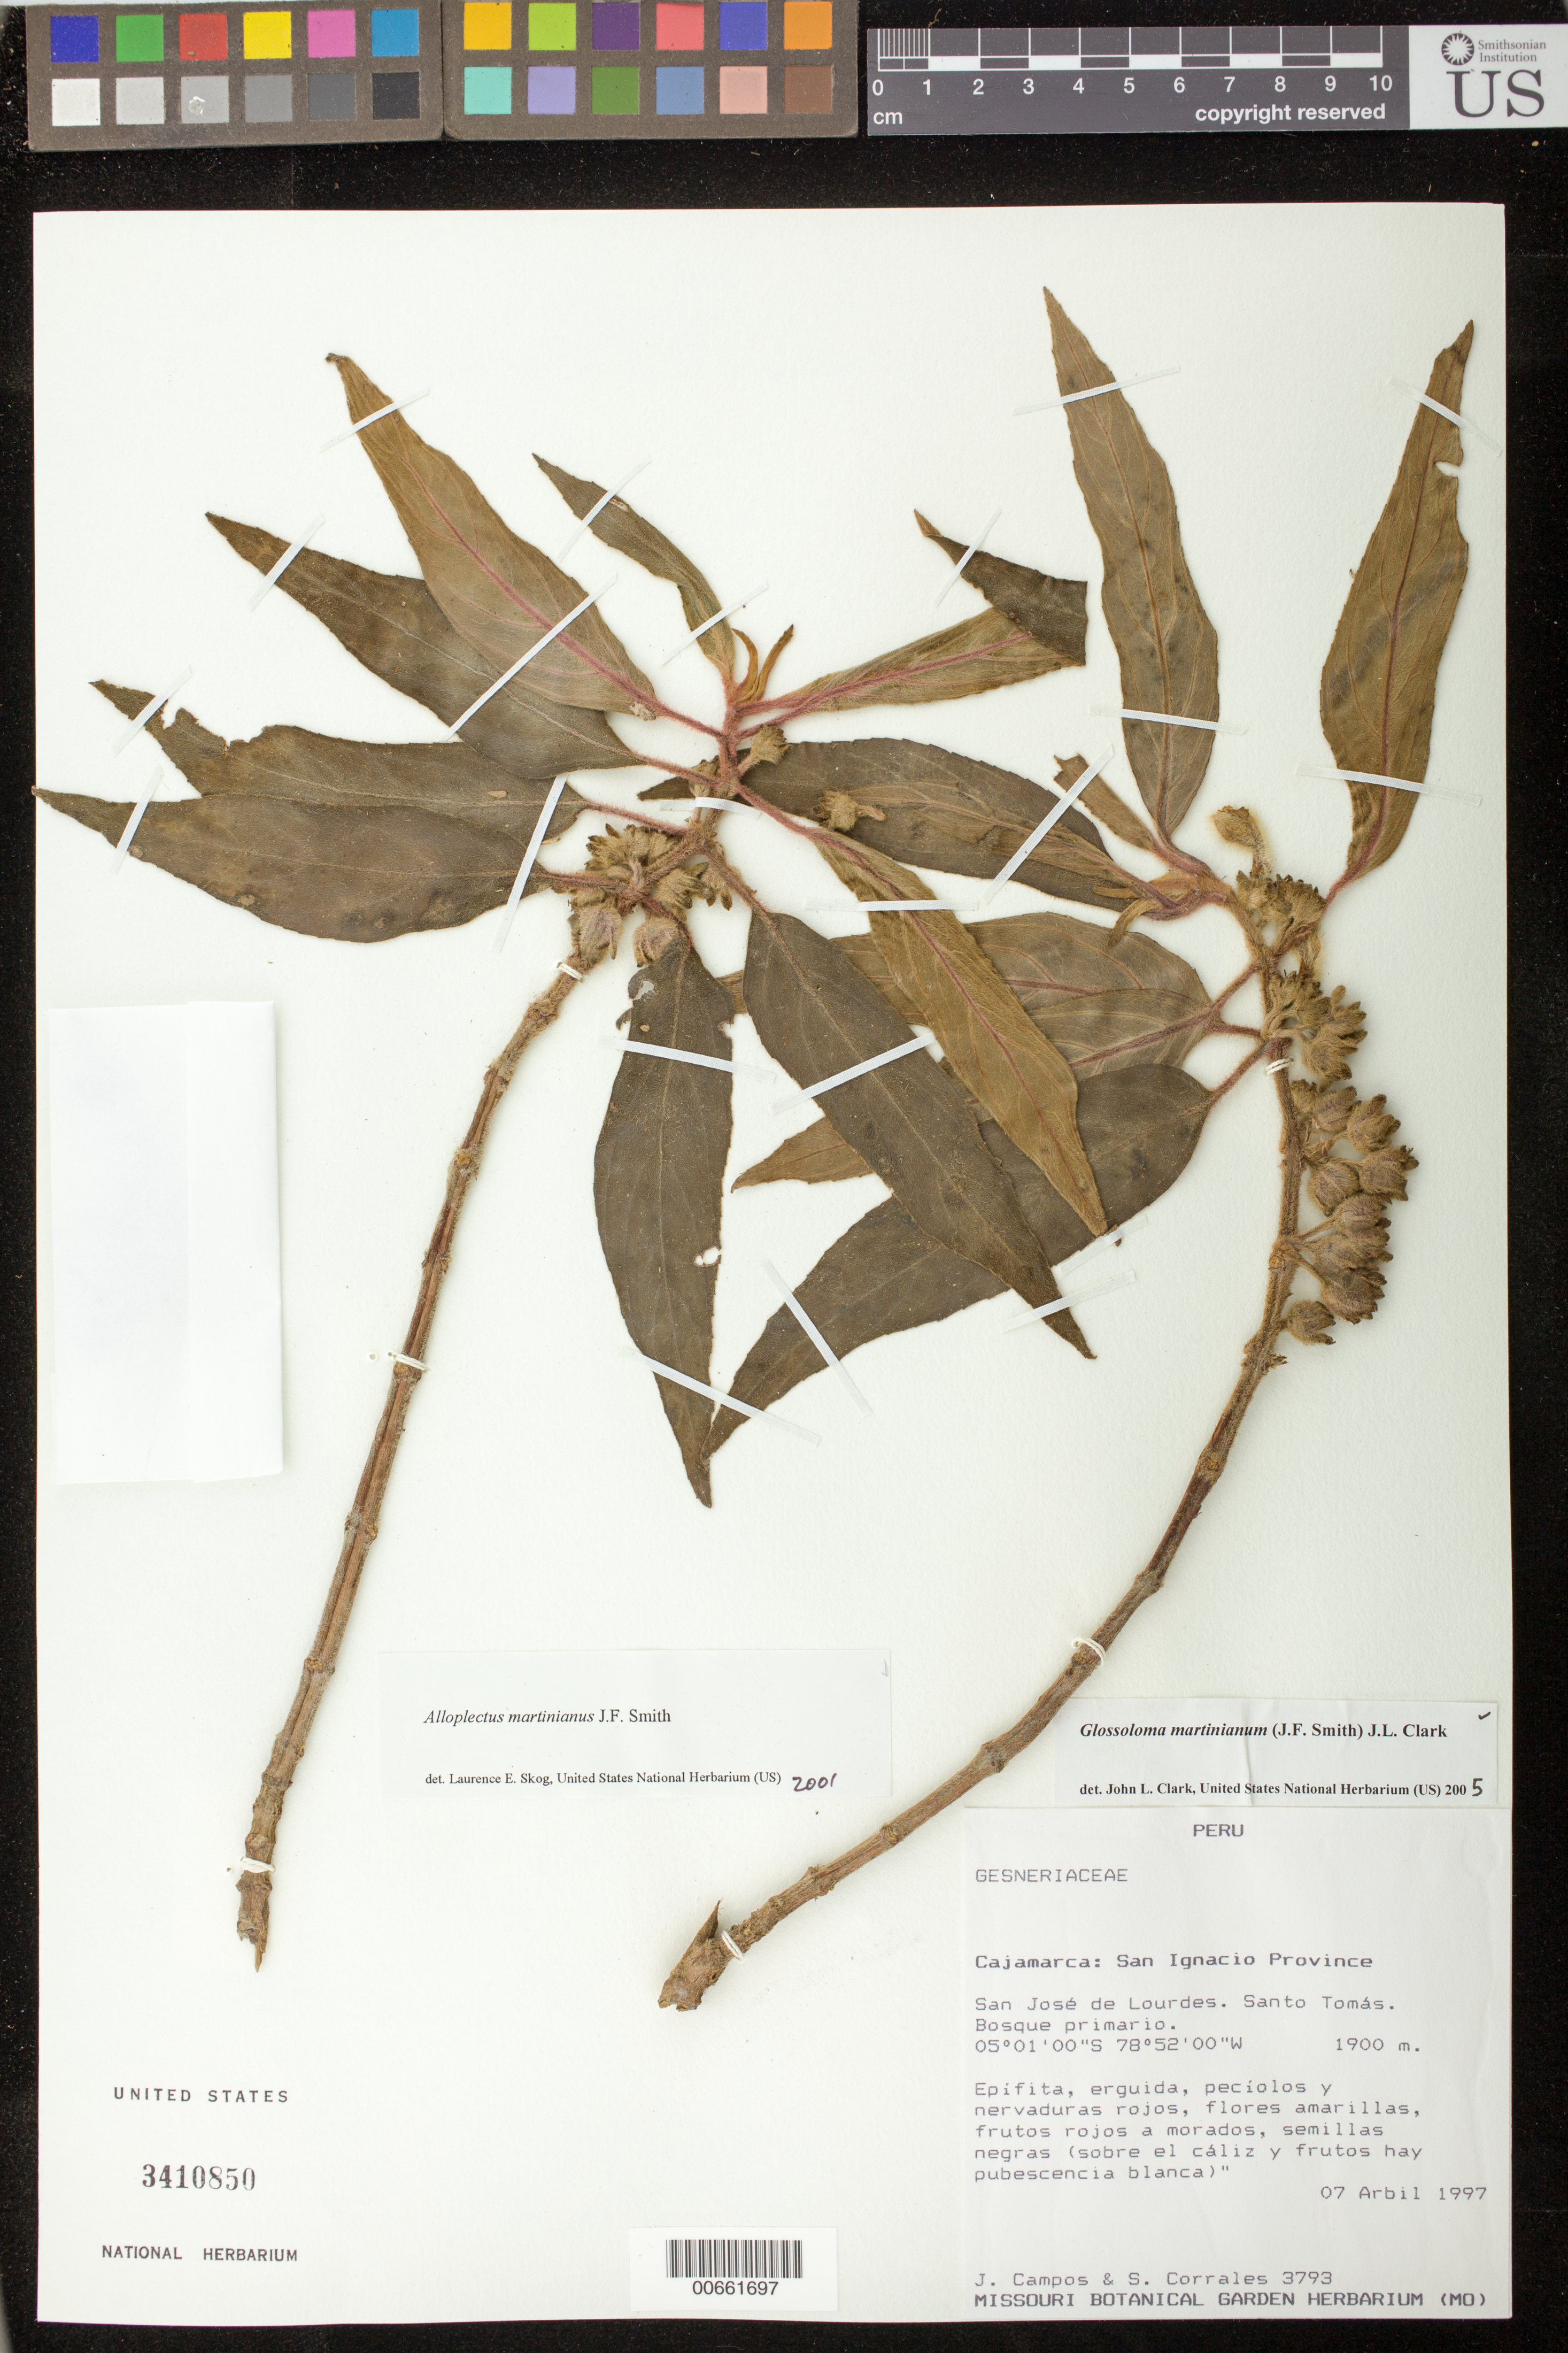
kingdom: Plantae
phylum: Tracheophyta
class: Magnoliopsida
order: Lamiales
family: Gesneriaceae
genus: Glossoloma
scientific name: Glossoloma martinianum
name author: (J.F. Sm.) J.L. Clark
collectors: J. Campos & S. Corrales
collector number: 3793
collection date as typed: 07 Apr 1997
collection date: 1997-04-07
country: Peru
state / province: Cajamarca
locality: Prov. San Ignacio, San José de Lourdes, Santo Tomás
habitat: Bosque primario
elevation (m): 1900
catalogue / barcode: US 3410850